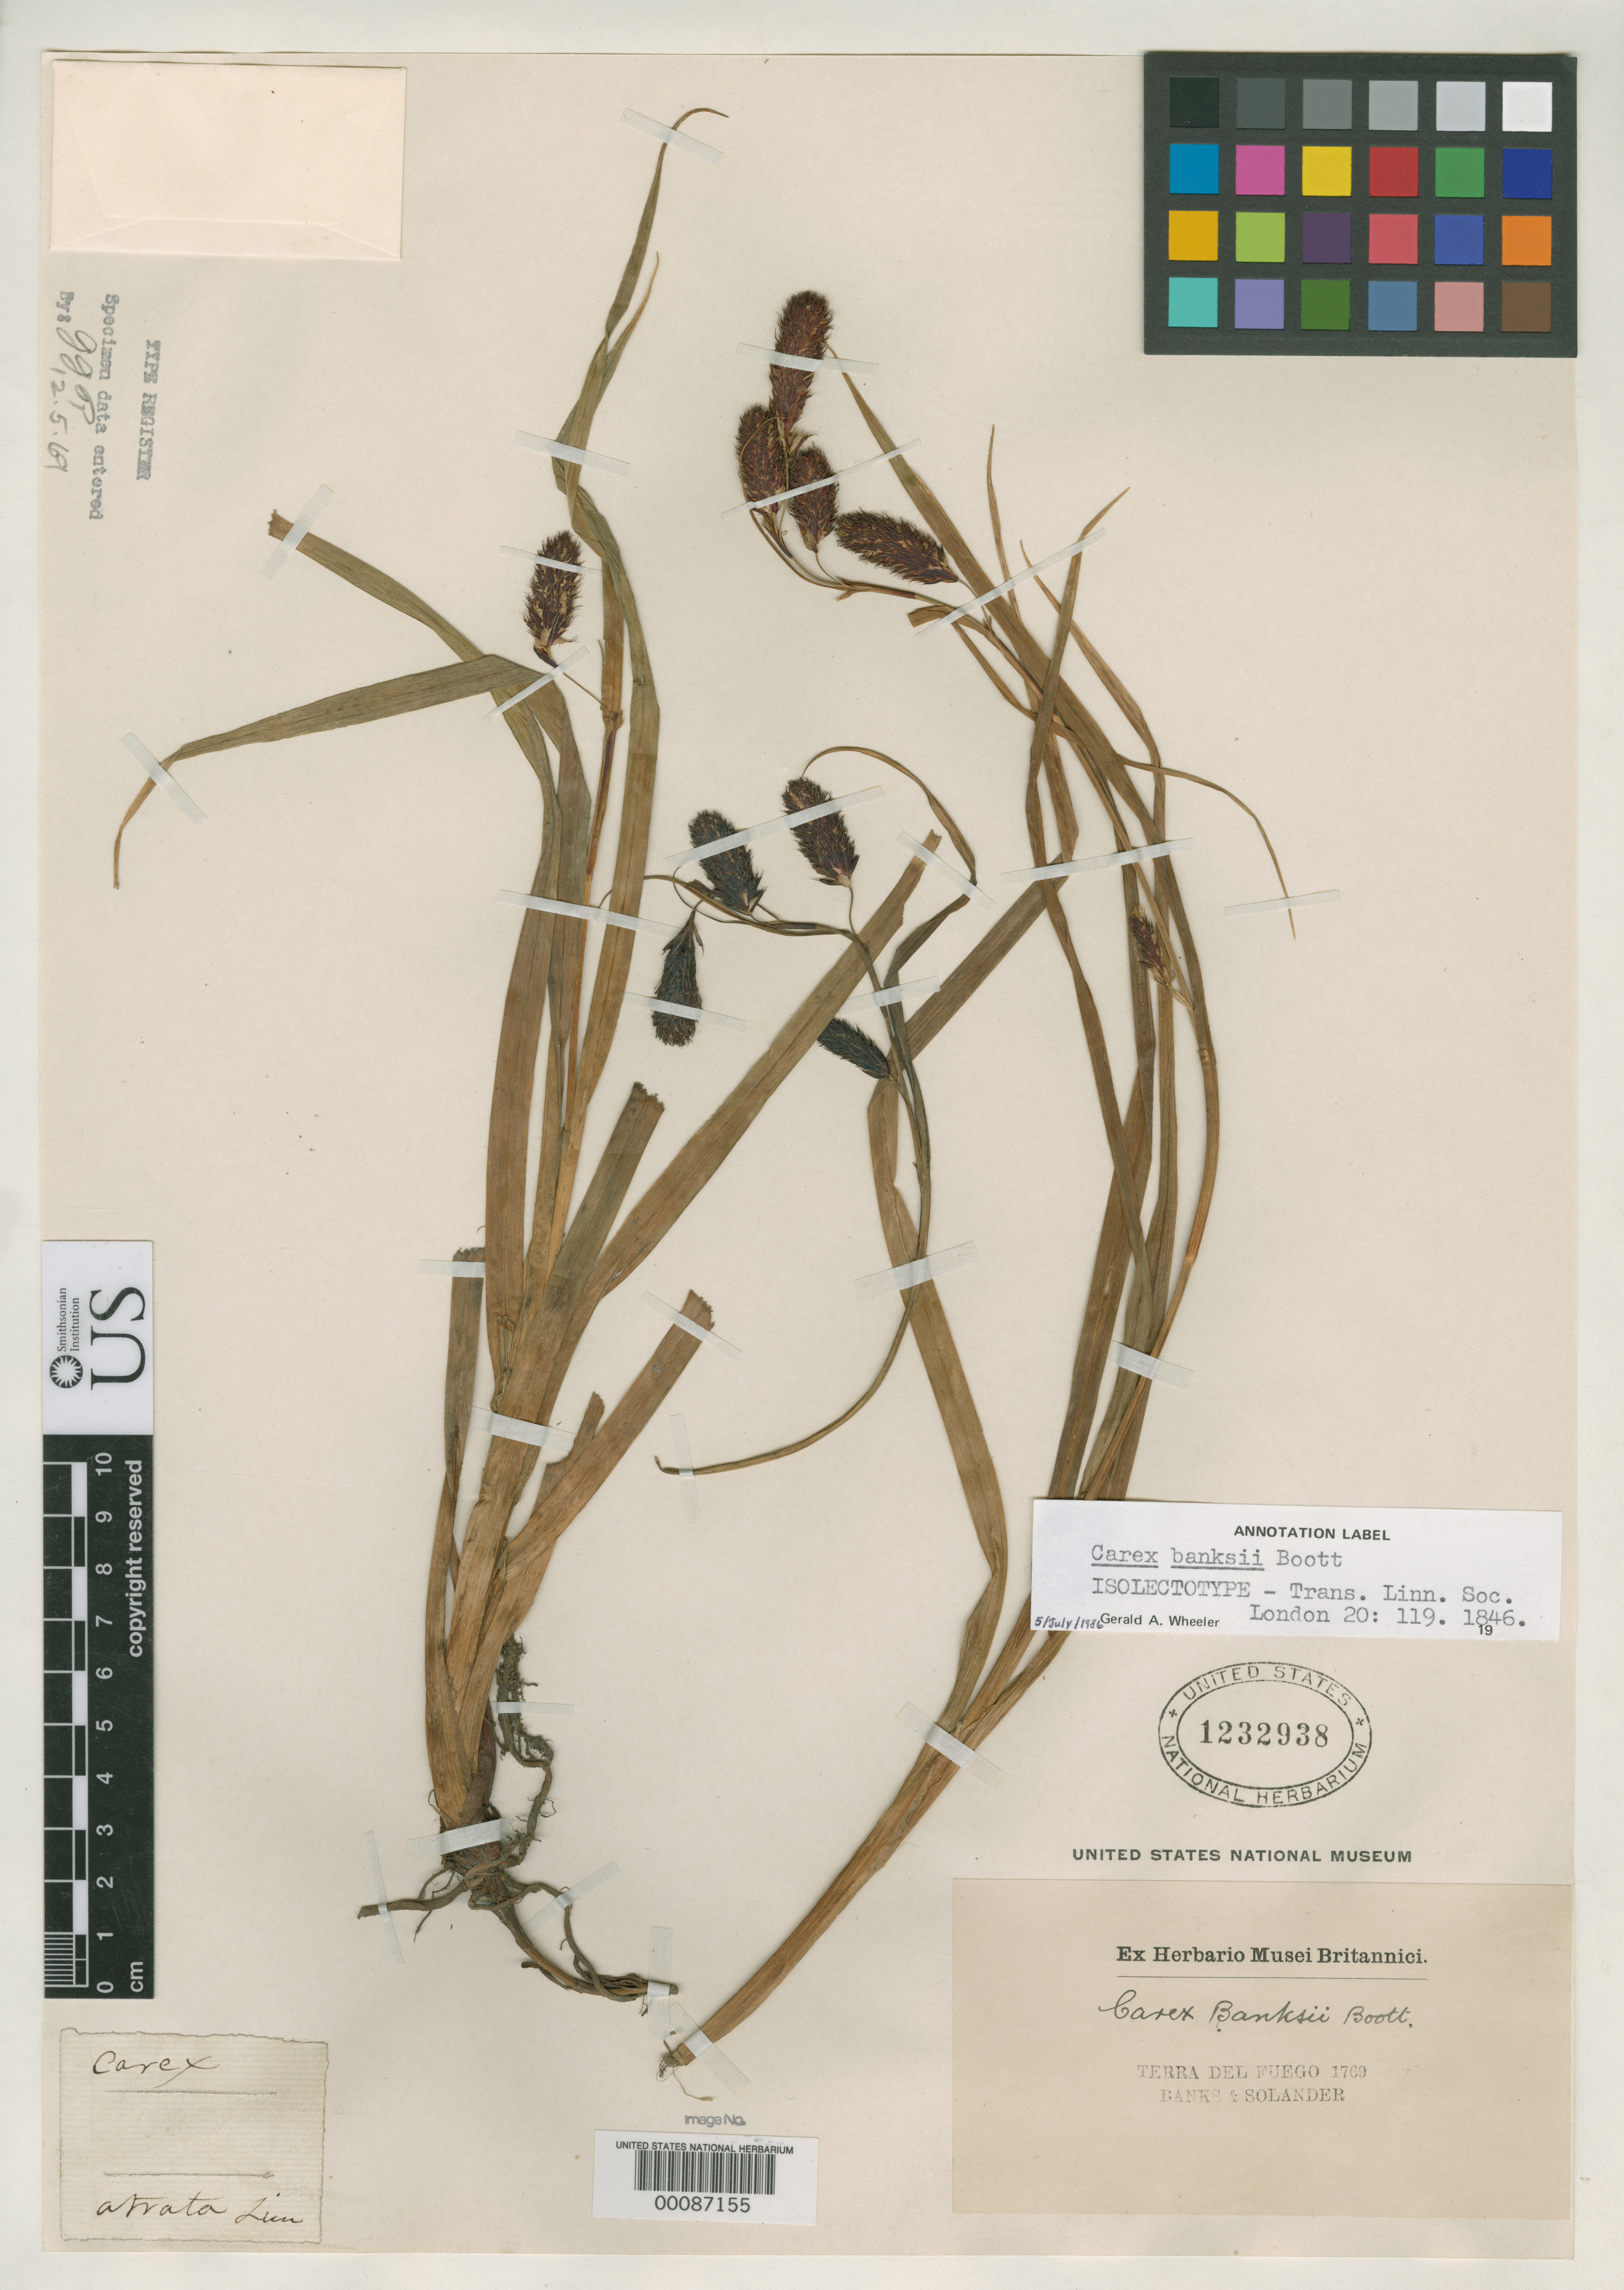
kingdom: Plantae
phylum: Tracheophyta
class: Liliopsida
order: Poales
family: Cyperaceae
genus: Carex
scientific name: Carex banksii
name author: Boott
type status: Syntype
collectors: J. Banks & D. C. Solander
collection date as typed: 1769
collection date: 1769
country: Argentina / Chile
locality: Tierra del Fuego.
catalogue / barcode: US 1232938